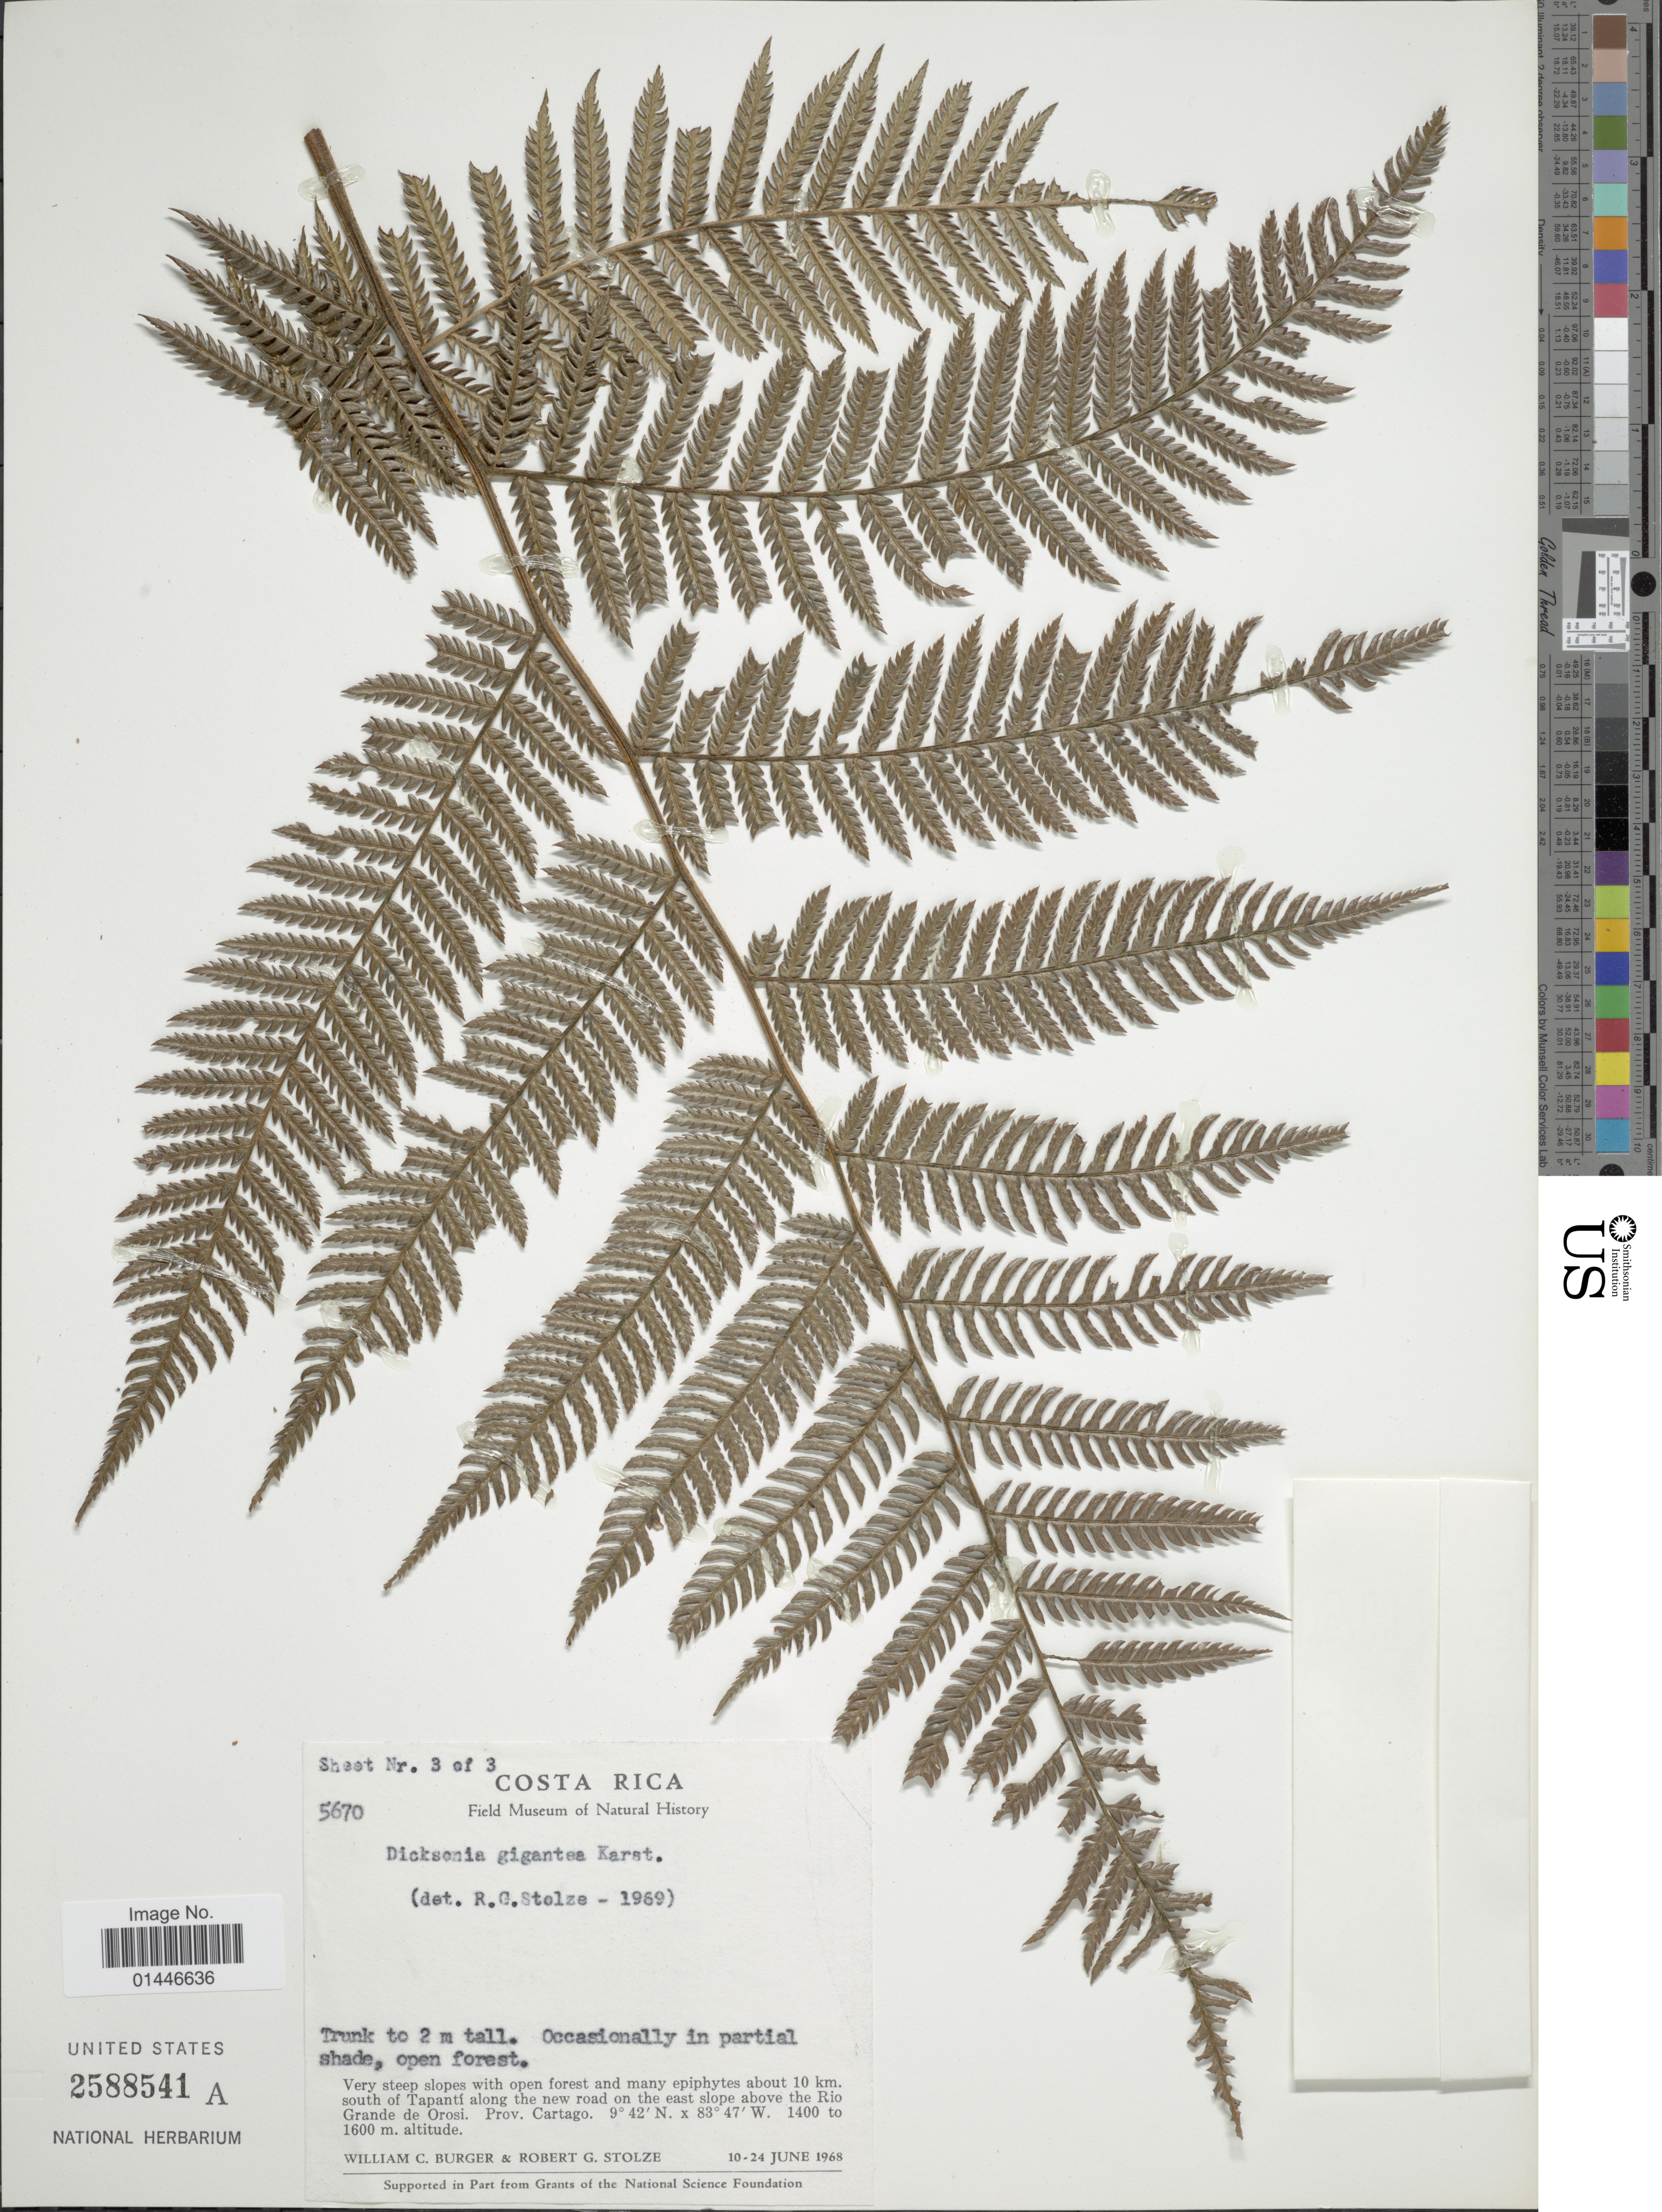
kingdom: Plantae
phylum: Tracheophyta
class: Polypodiopsida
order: Cyatheales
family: Dicksoniaceae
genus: Dicksonia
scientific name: Dicksonia gigantea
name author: H. Karst.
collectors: W. Burger & R. G. Stolze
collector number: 5670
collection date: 1968-06-10/1968-06-24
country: Costa Rica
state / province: Cartago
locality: Very steep slopes with open forest and many epiphytes about 10 km. south of Tapanti along the new road on the east slope above the Rio Grande de Orosi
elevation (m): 1400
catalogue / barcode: US 2588541A